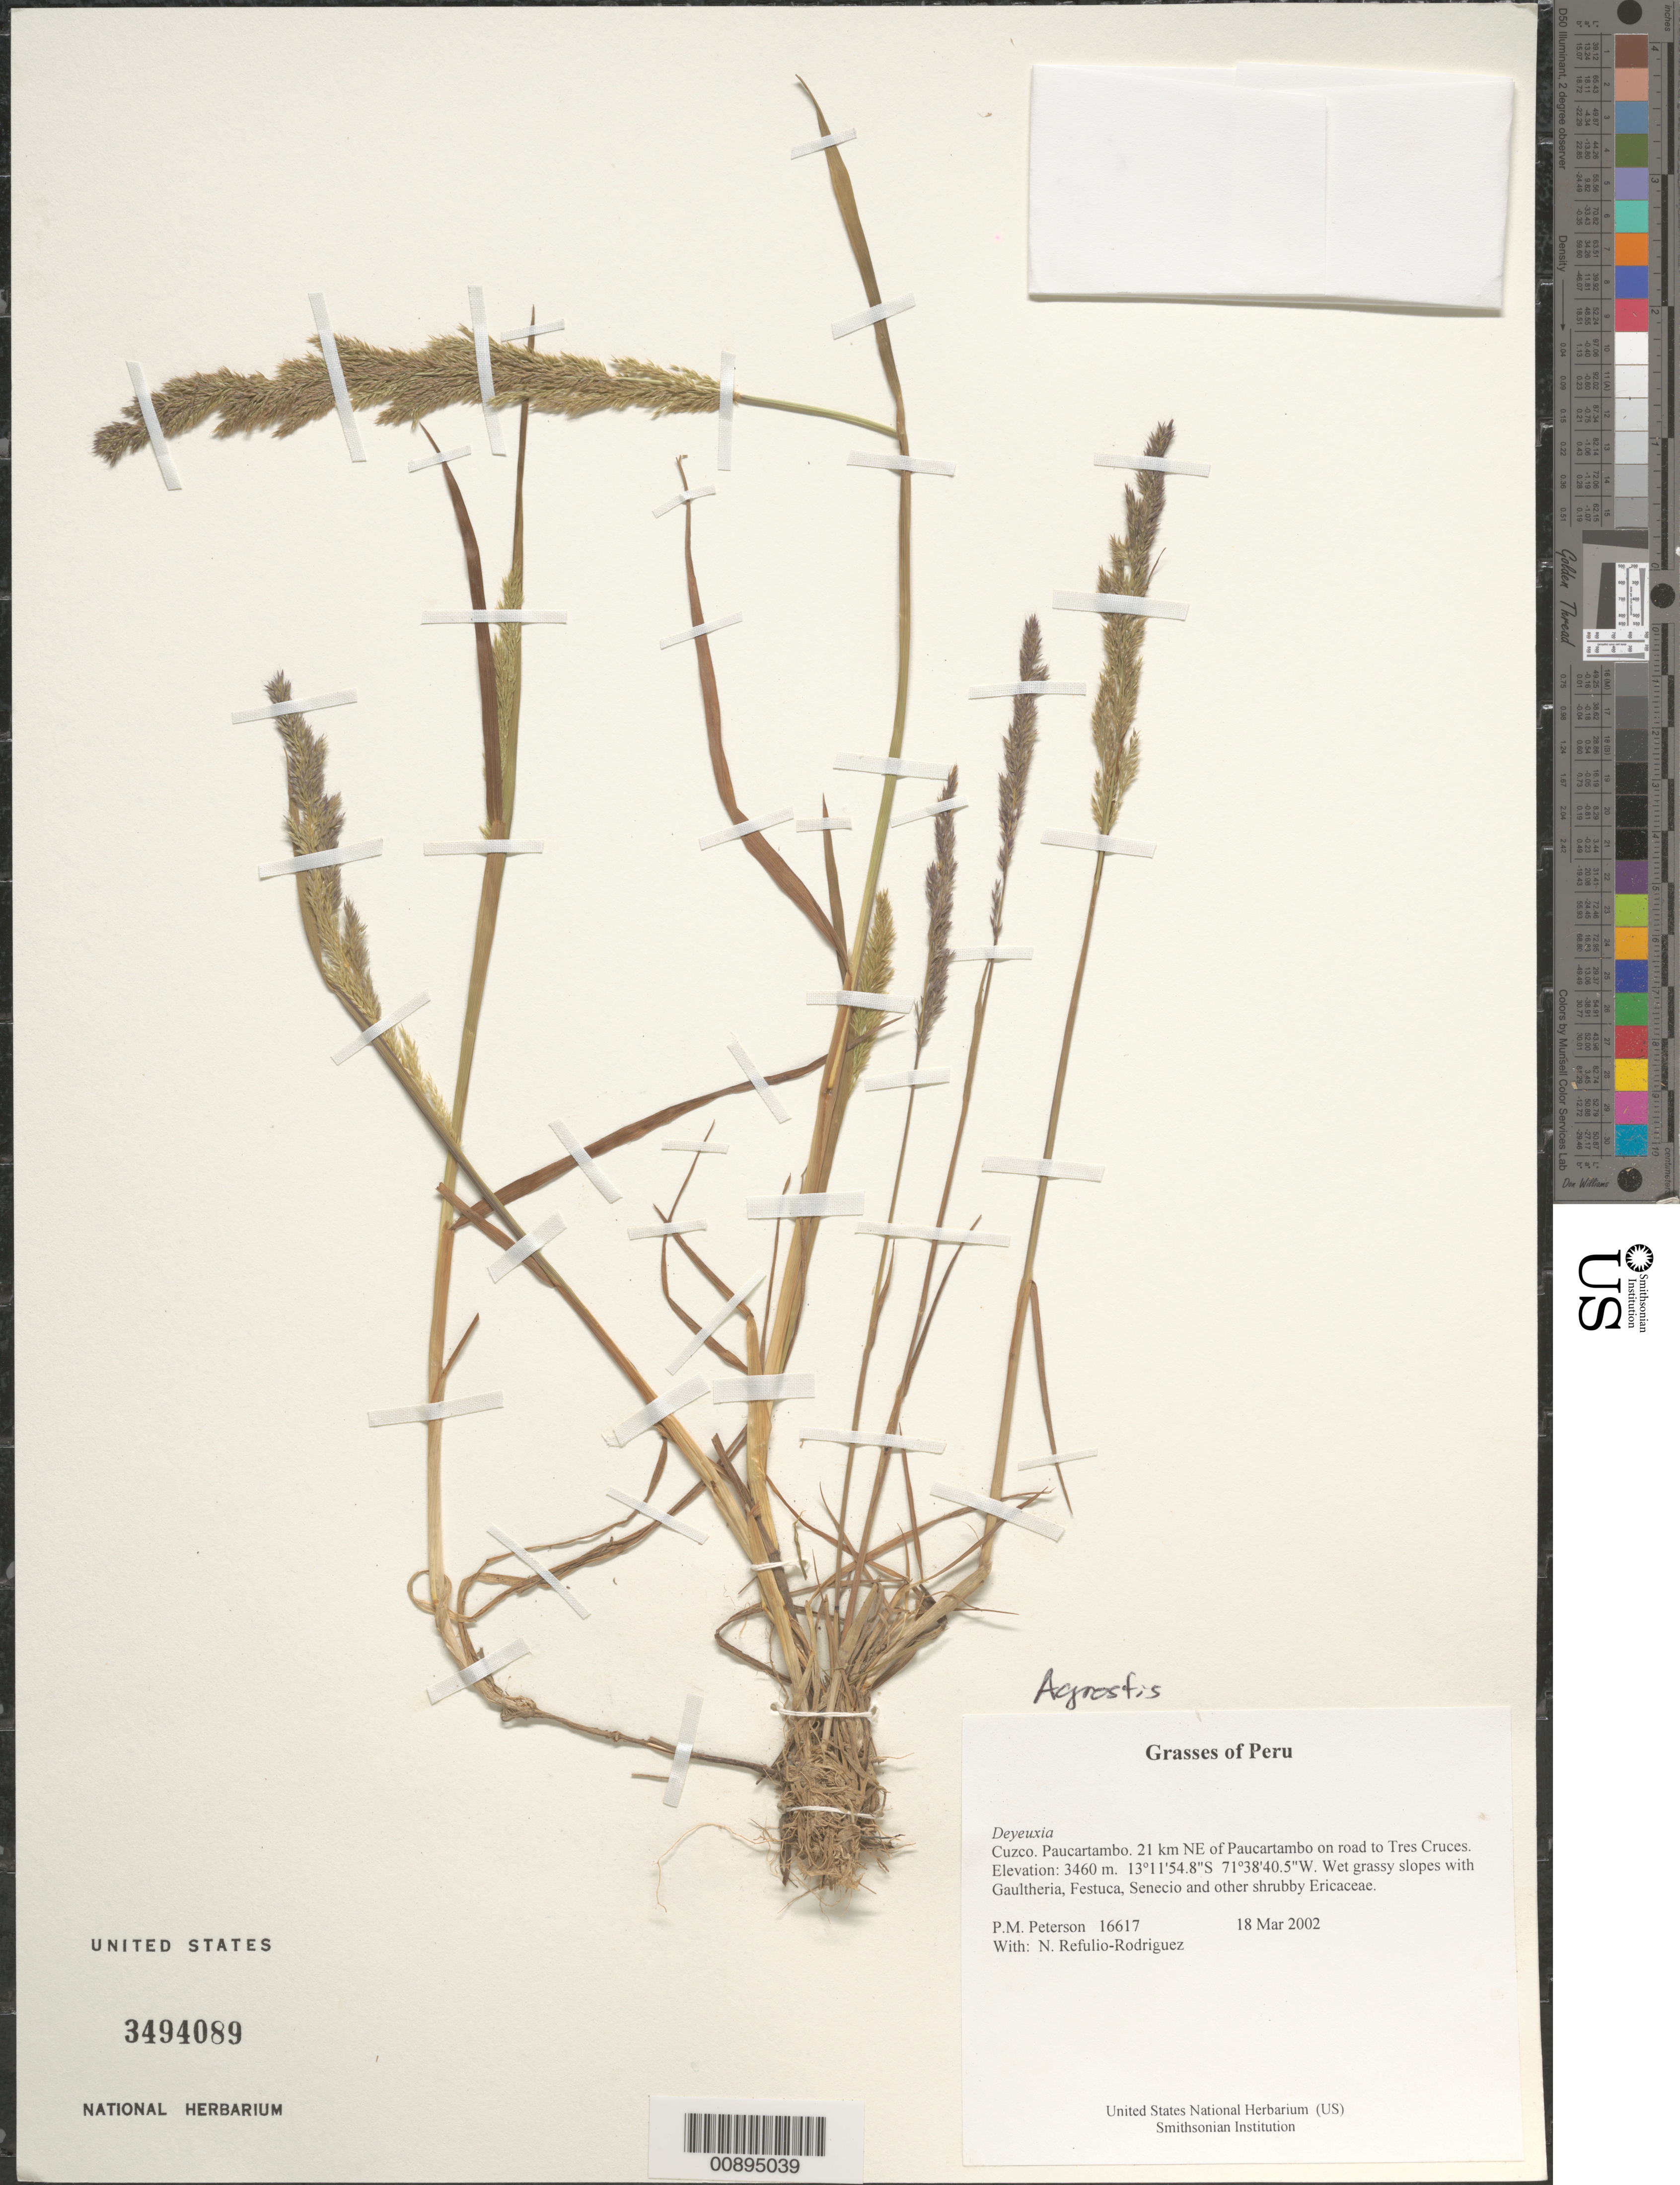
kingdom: Plantae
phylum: Tracheophyta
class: Liliopsida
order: Poales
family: Poaceae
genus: Agrostis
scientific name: Agrostis sp.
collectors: P. M. Peterson & N. Refulio-Rodríguez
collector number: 16617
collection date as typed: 18 Mar 2002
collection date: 2002-03-18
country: Peru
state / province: Cusco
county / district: Paucartambo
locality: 21 km NE of Paucartambo on road to Tres Cruces.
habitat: Wet grassy slopes with ~Gaultheria, Festuca, Senecio~ and other shruby ~Ericaceae~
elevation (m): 3460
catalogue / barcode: US 3494089